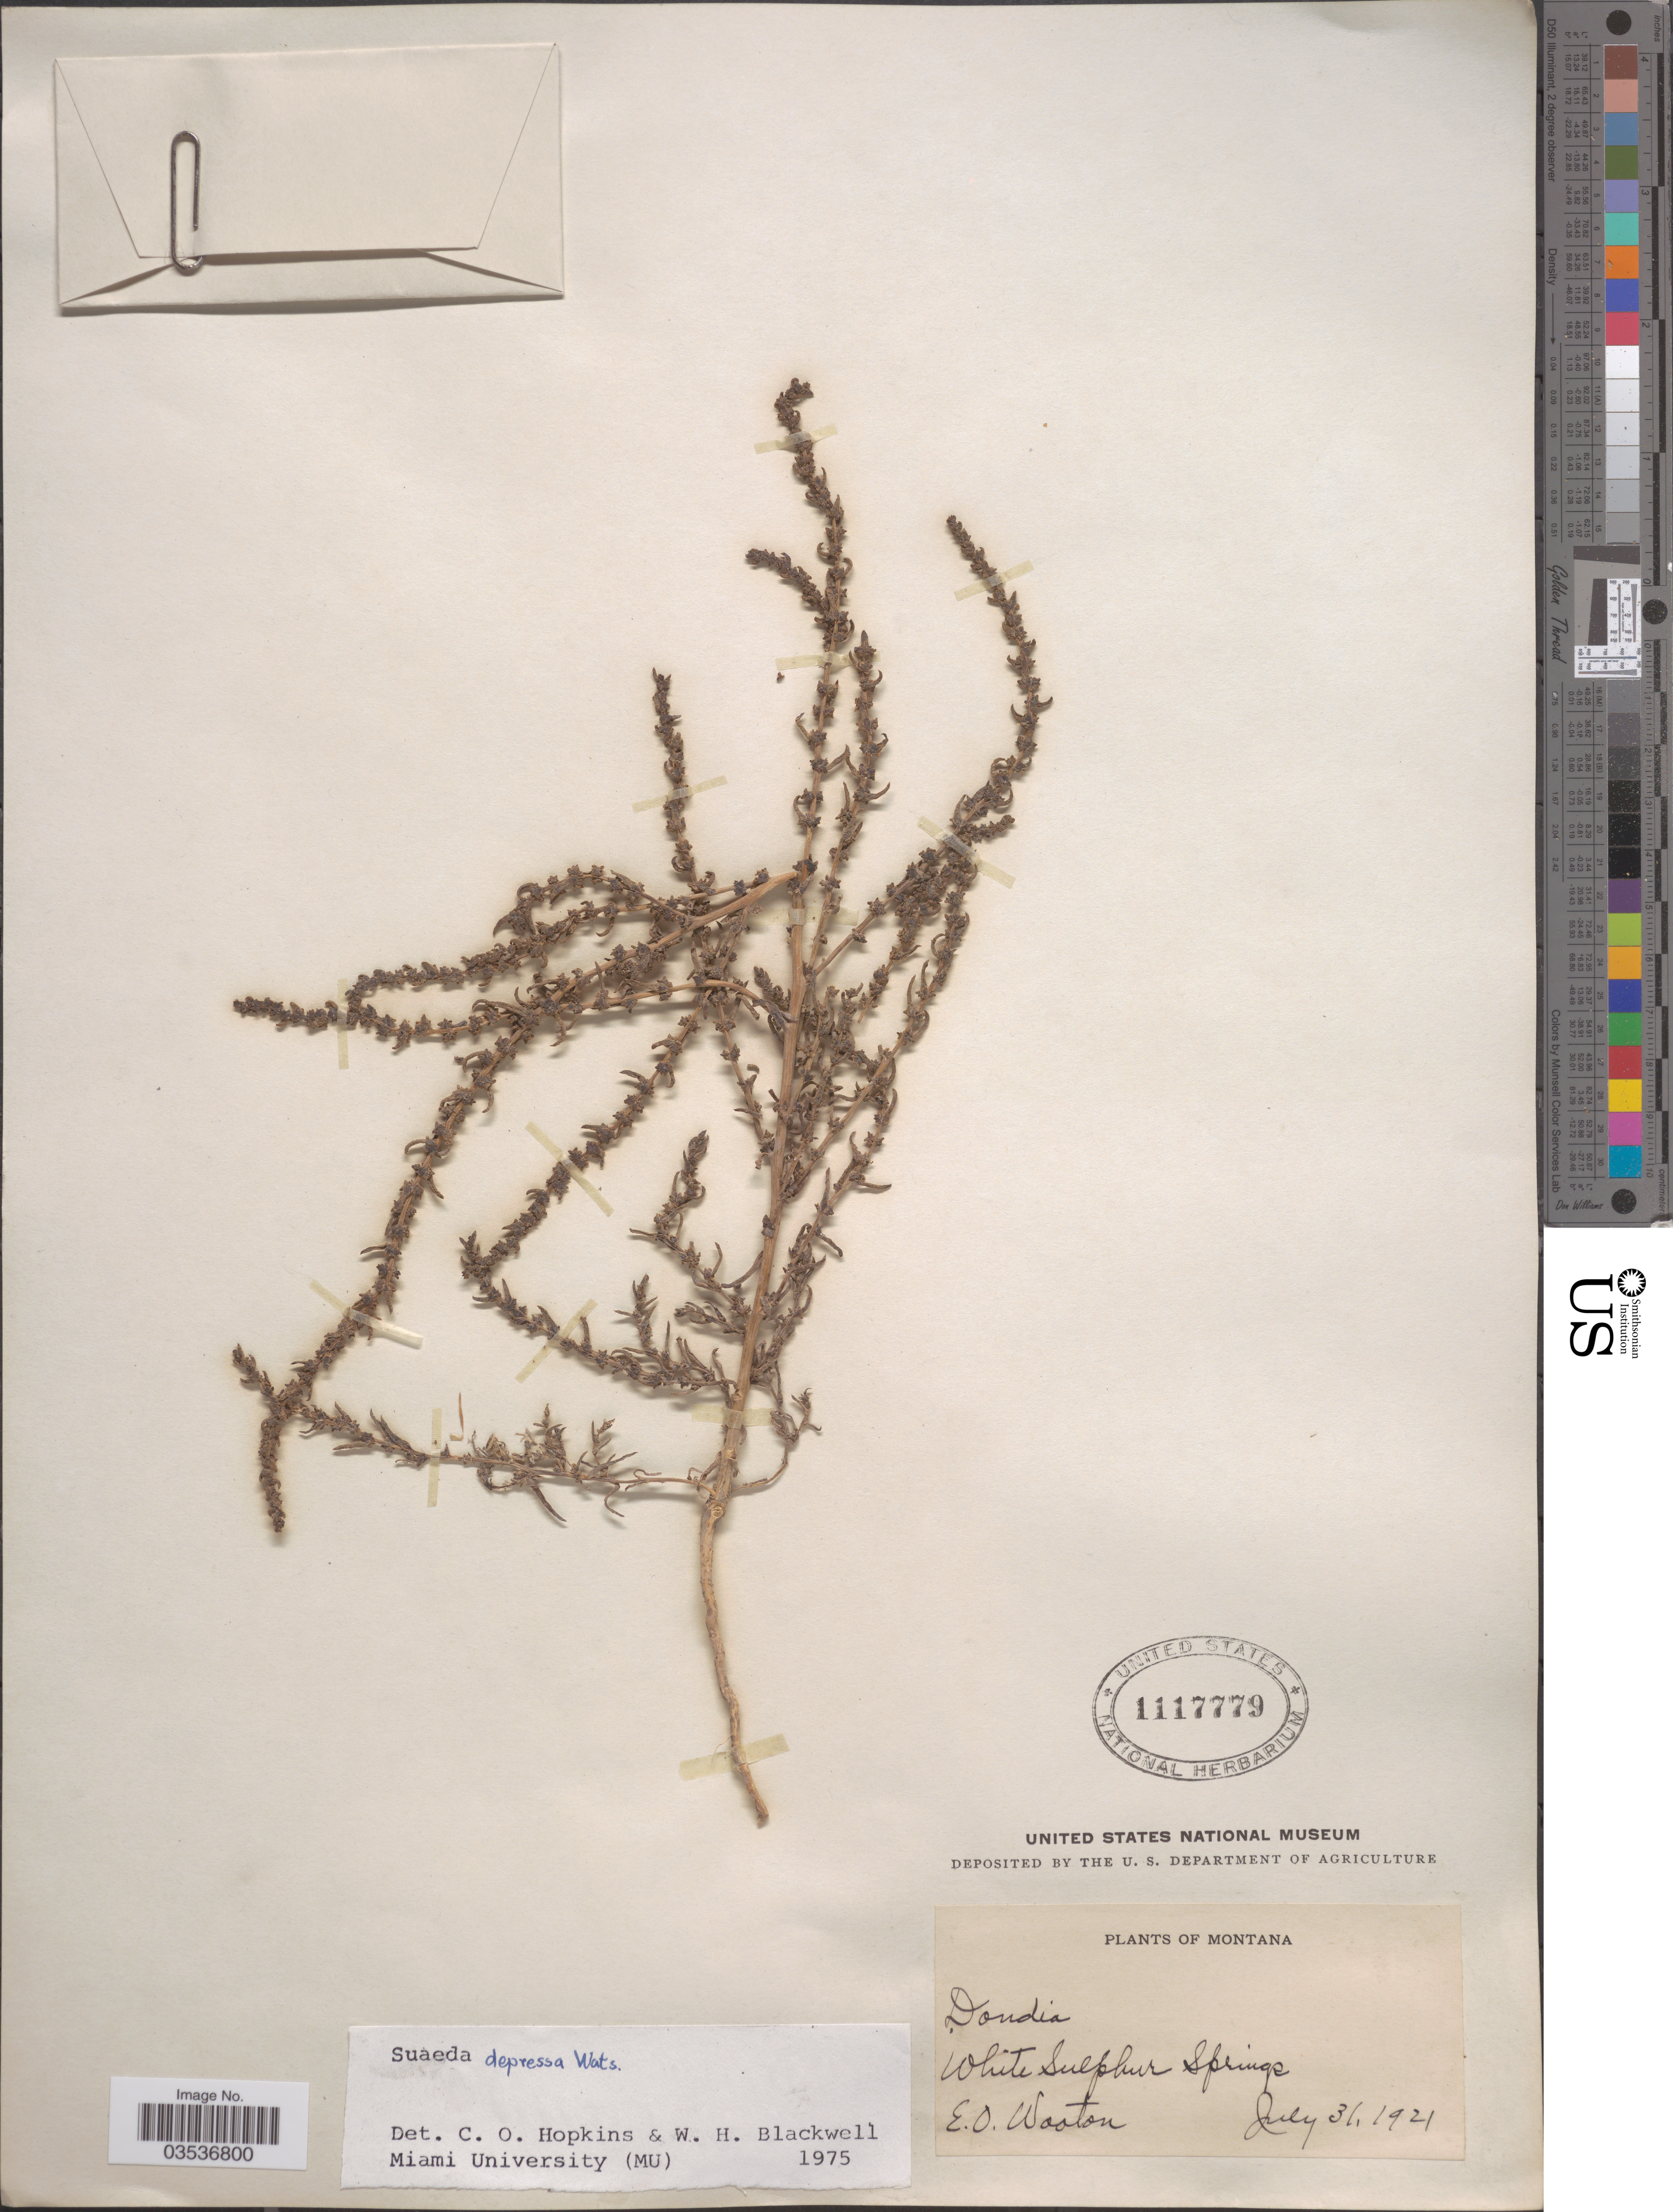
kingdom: Plantae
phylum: Tracheophyta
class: Magnoliopsida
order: Caryophyllales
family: Amaranthaceae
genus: Suaeda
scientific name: Suaeda depressa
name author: (Pursh) S. Watson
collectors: E. O. Wooton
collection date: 1921-07-31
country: United States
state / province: Montana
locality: White Sulphur Springs.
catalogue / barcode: US 1117779